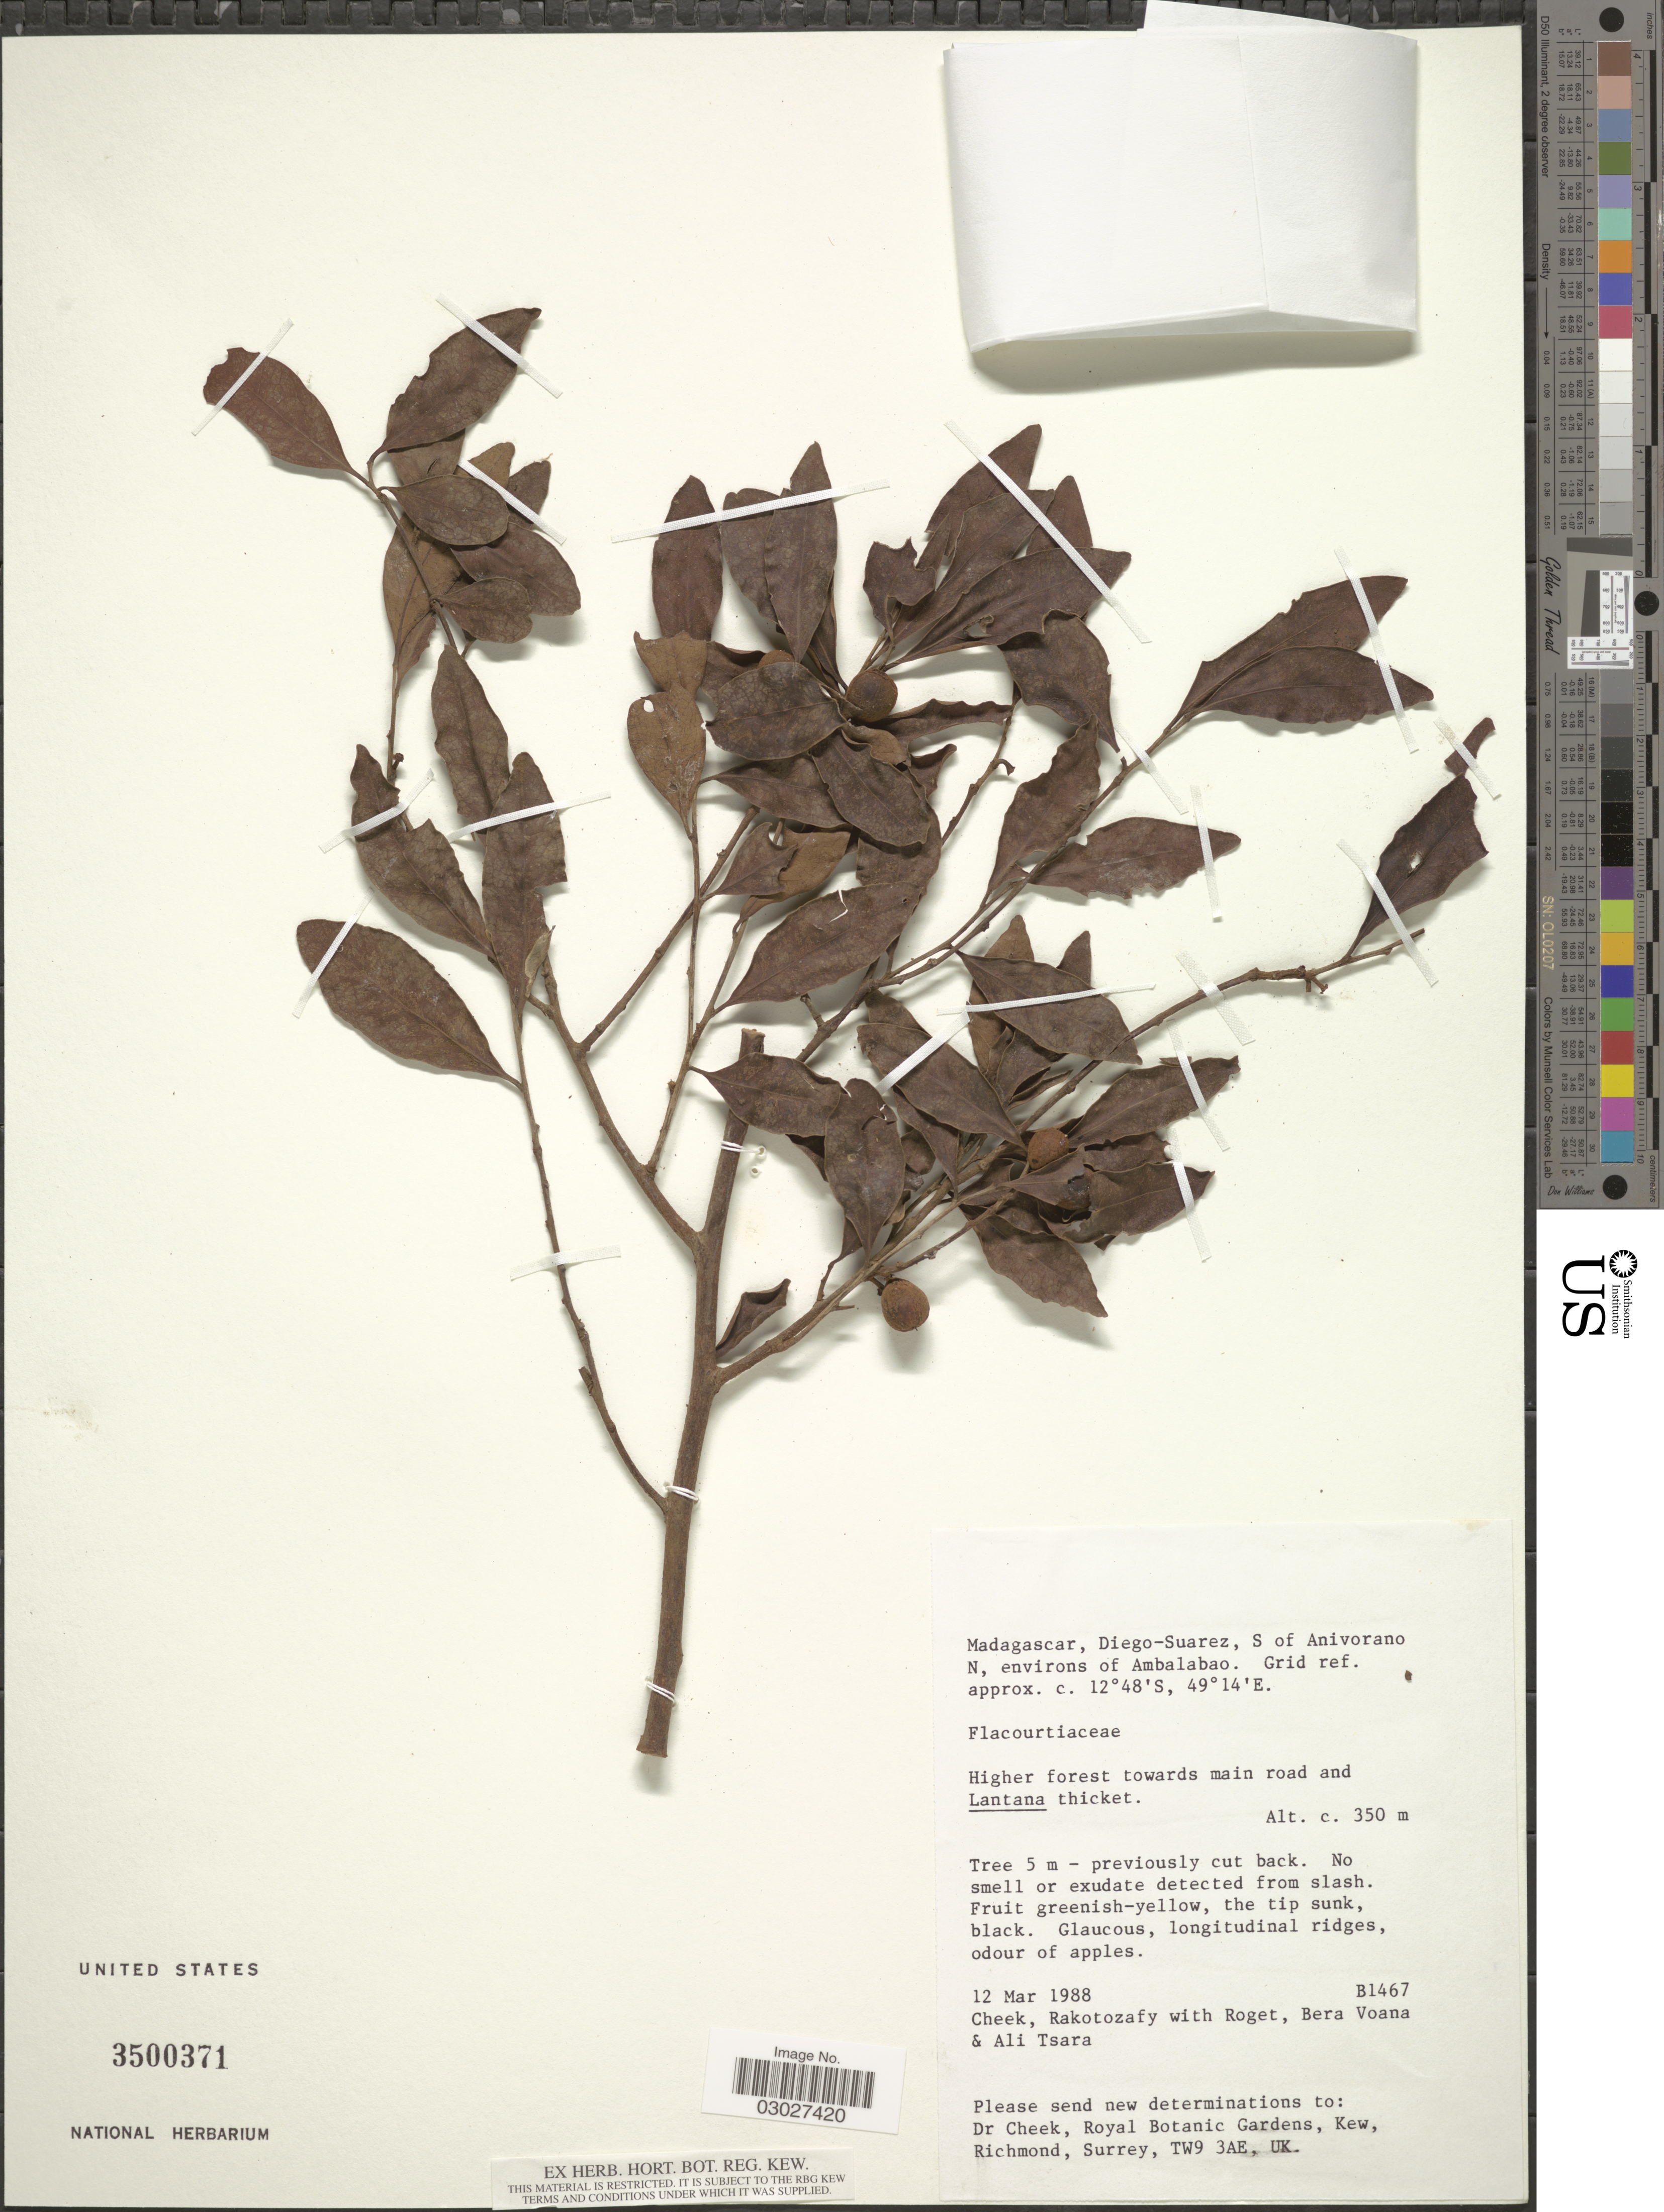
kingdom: Plantae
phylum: Tracheophyta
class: Magnoliopsida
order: Malpighiales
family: Salicaceae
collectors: -. Cheek, Rakotozafy, -. Roget, -. Bera Voana & -. Ali Tsara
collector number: B1467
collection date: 1988-03-12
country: Madagascar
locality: Diego-Suarez, S of Anivorano N, environs of Ambalabao.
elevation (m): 350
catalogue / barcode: US 3500371